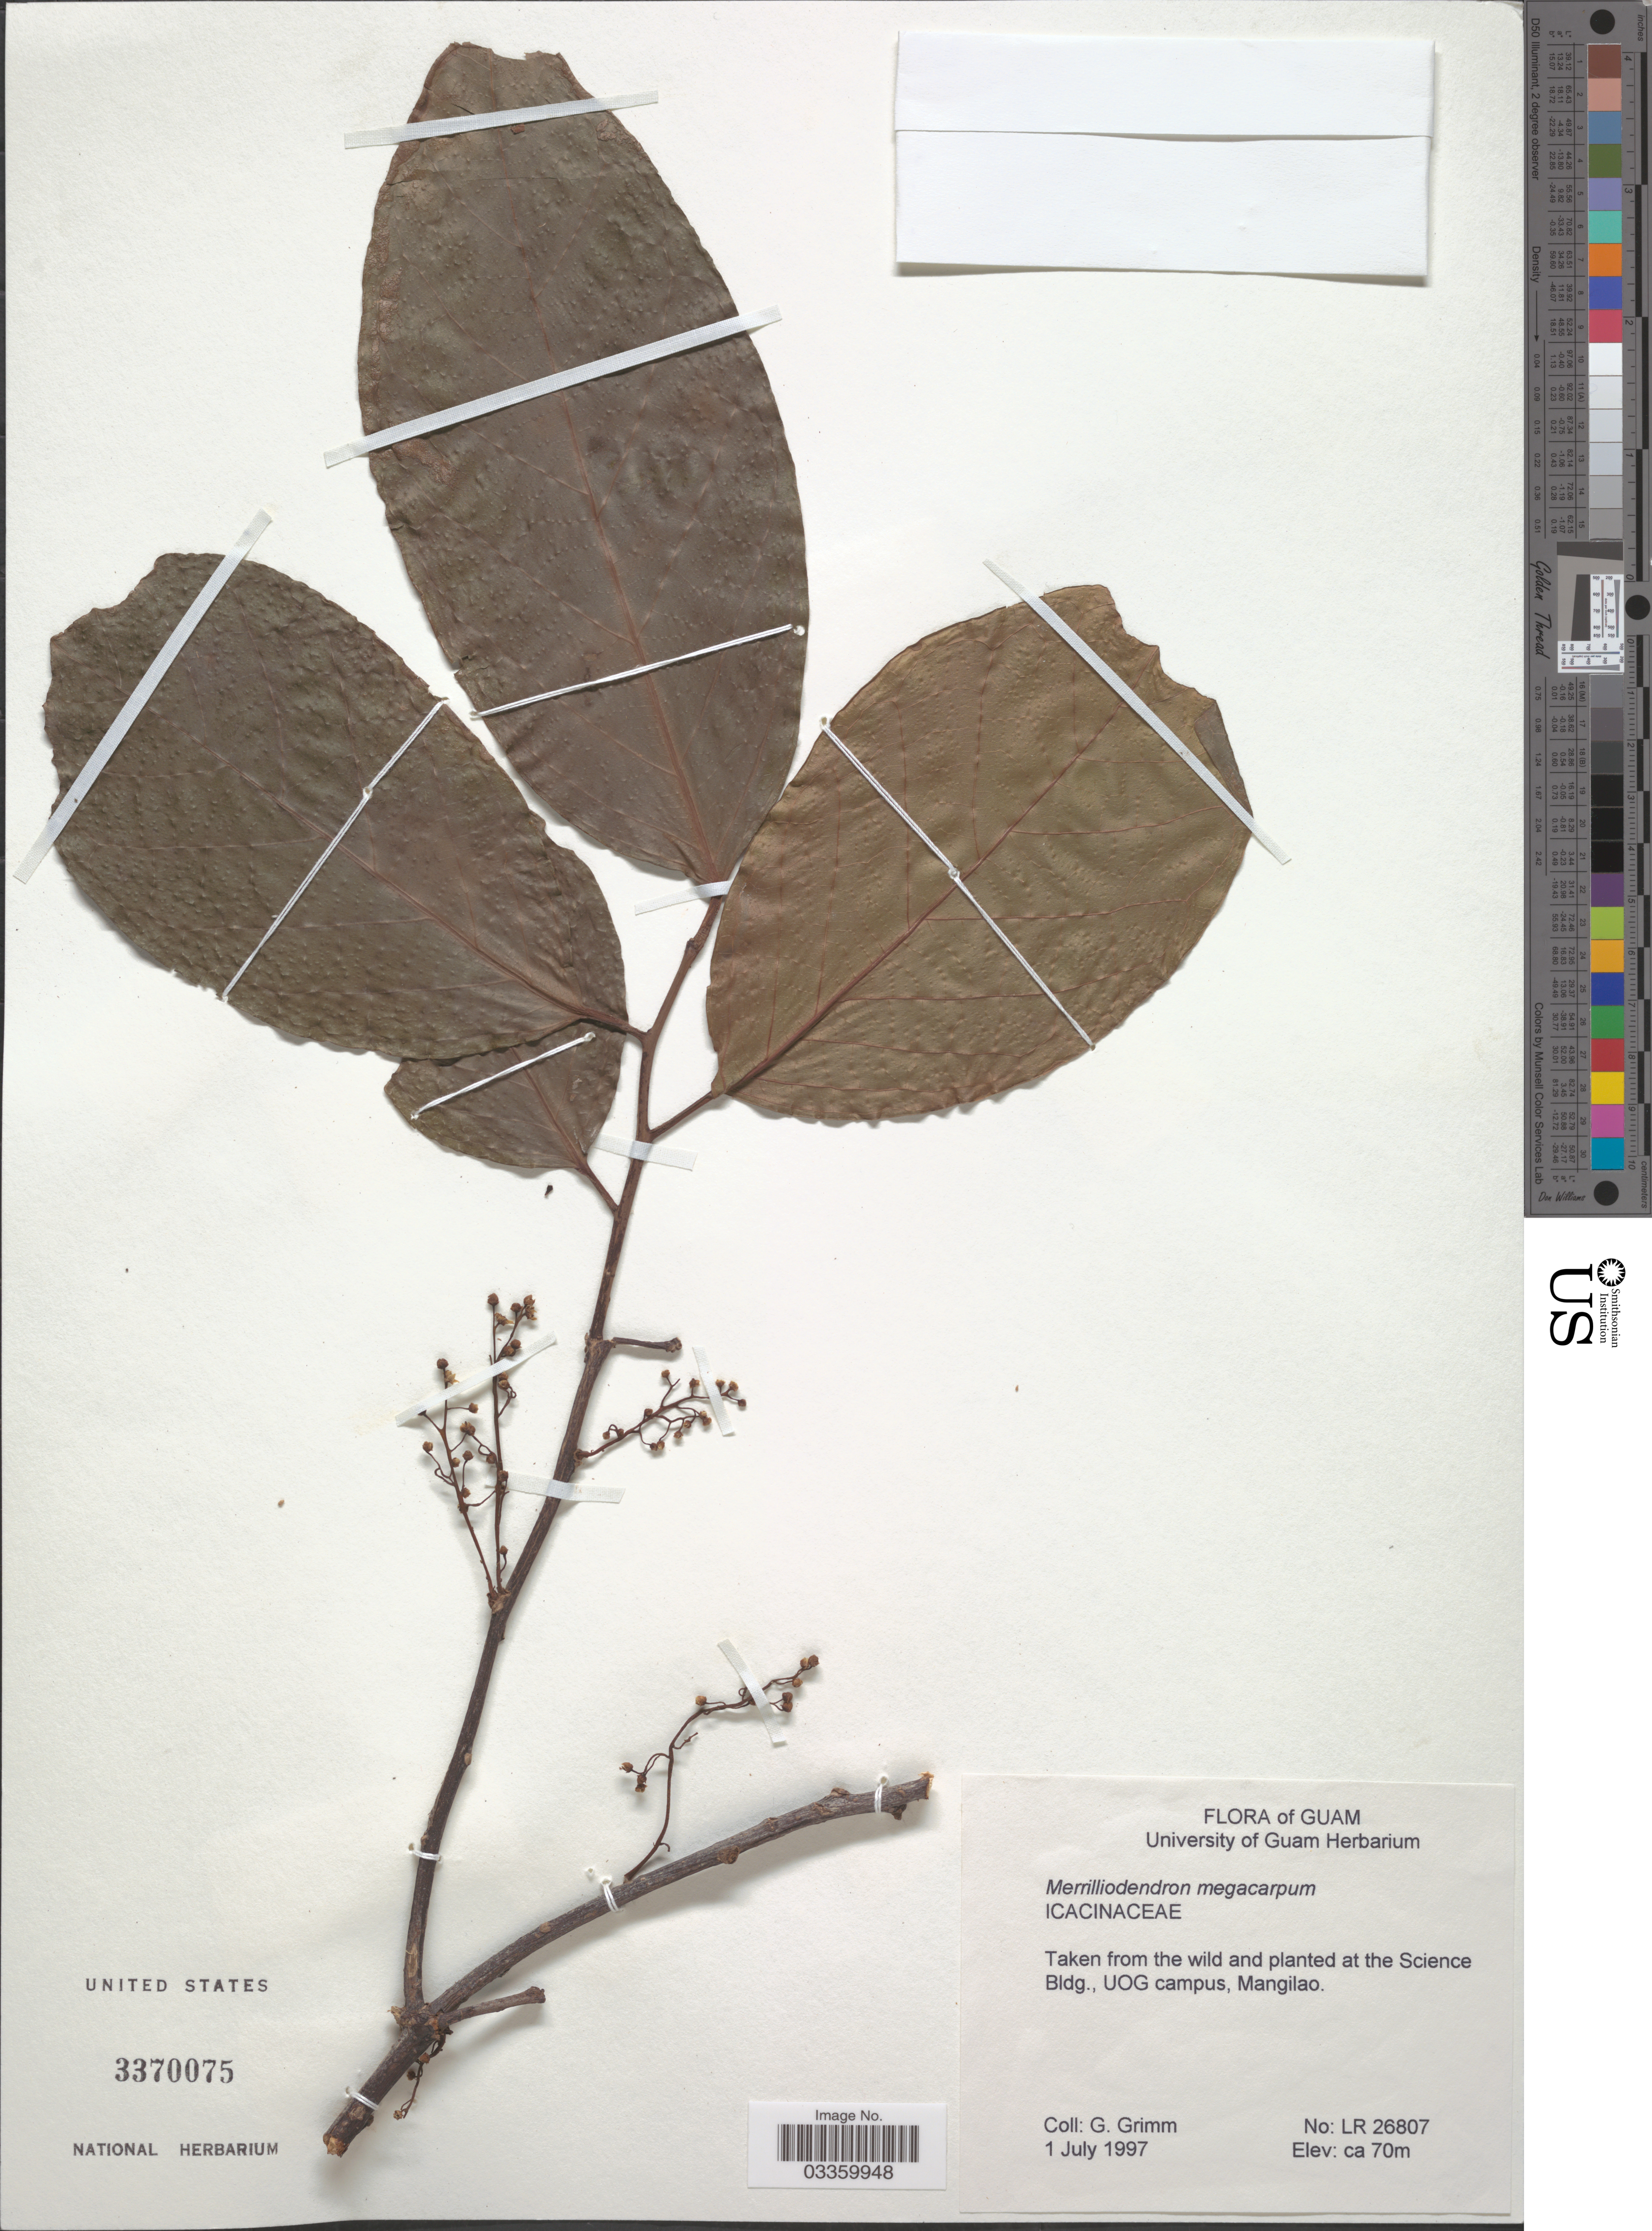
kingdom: Plantae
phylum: Tracheophyta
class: Magnoliopsida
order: Icacinales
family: Icacinaceae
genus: Merrilliodendron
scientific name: Merrilliodendron megacarpum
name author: (Hemsl.) Sleumer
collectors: G. Grimm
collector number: LR 26807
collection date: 1997-07-01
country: Guam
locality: Taken from the wild and planted at the Science Bldg., UOG campus, Mangilao.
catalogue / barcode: US 3370075